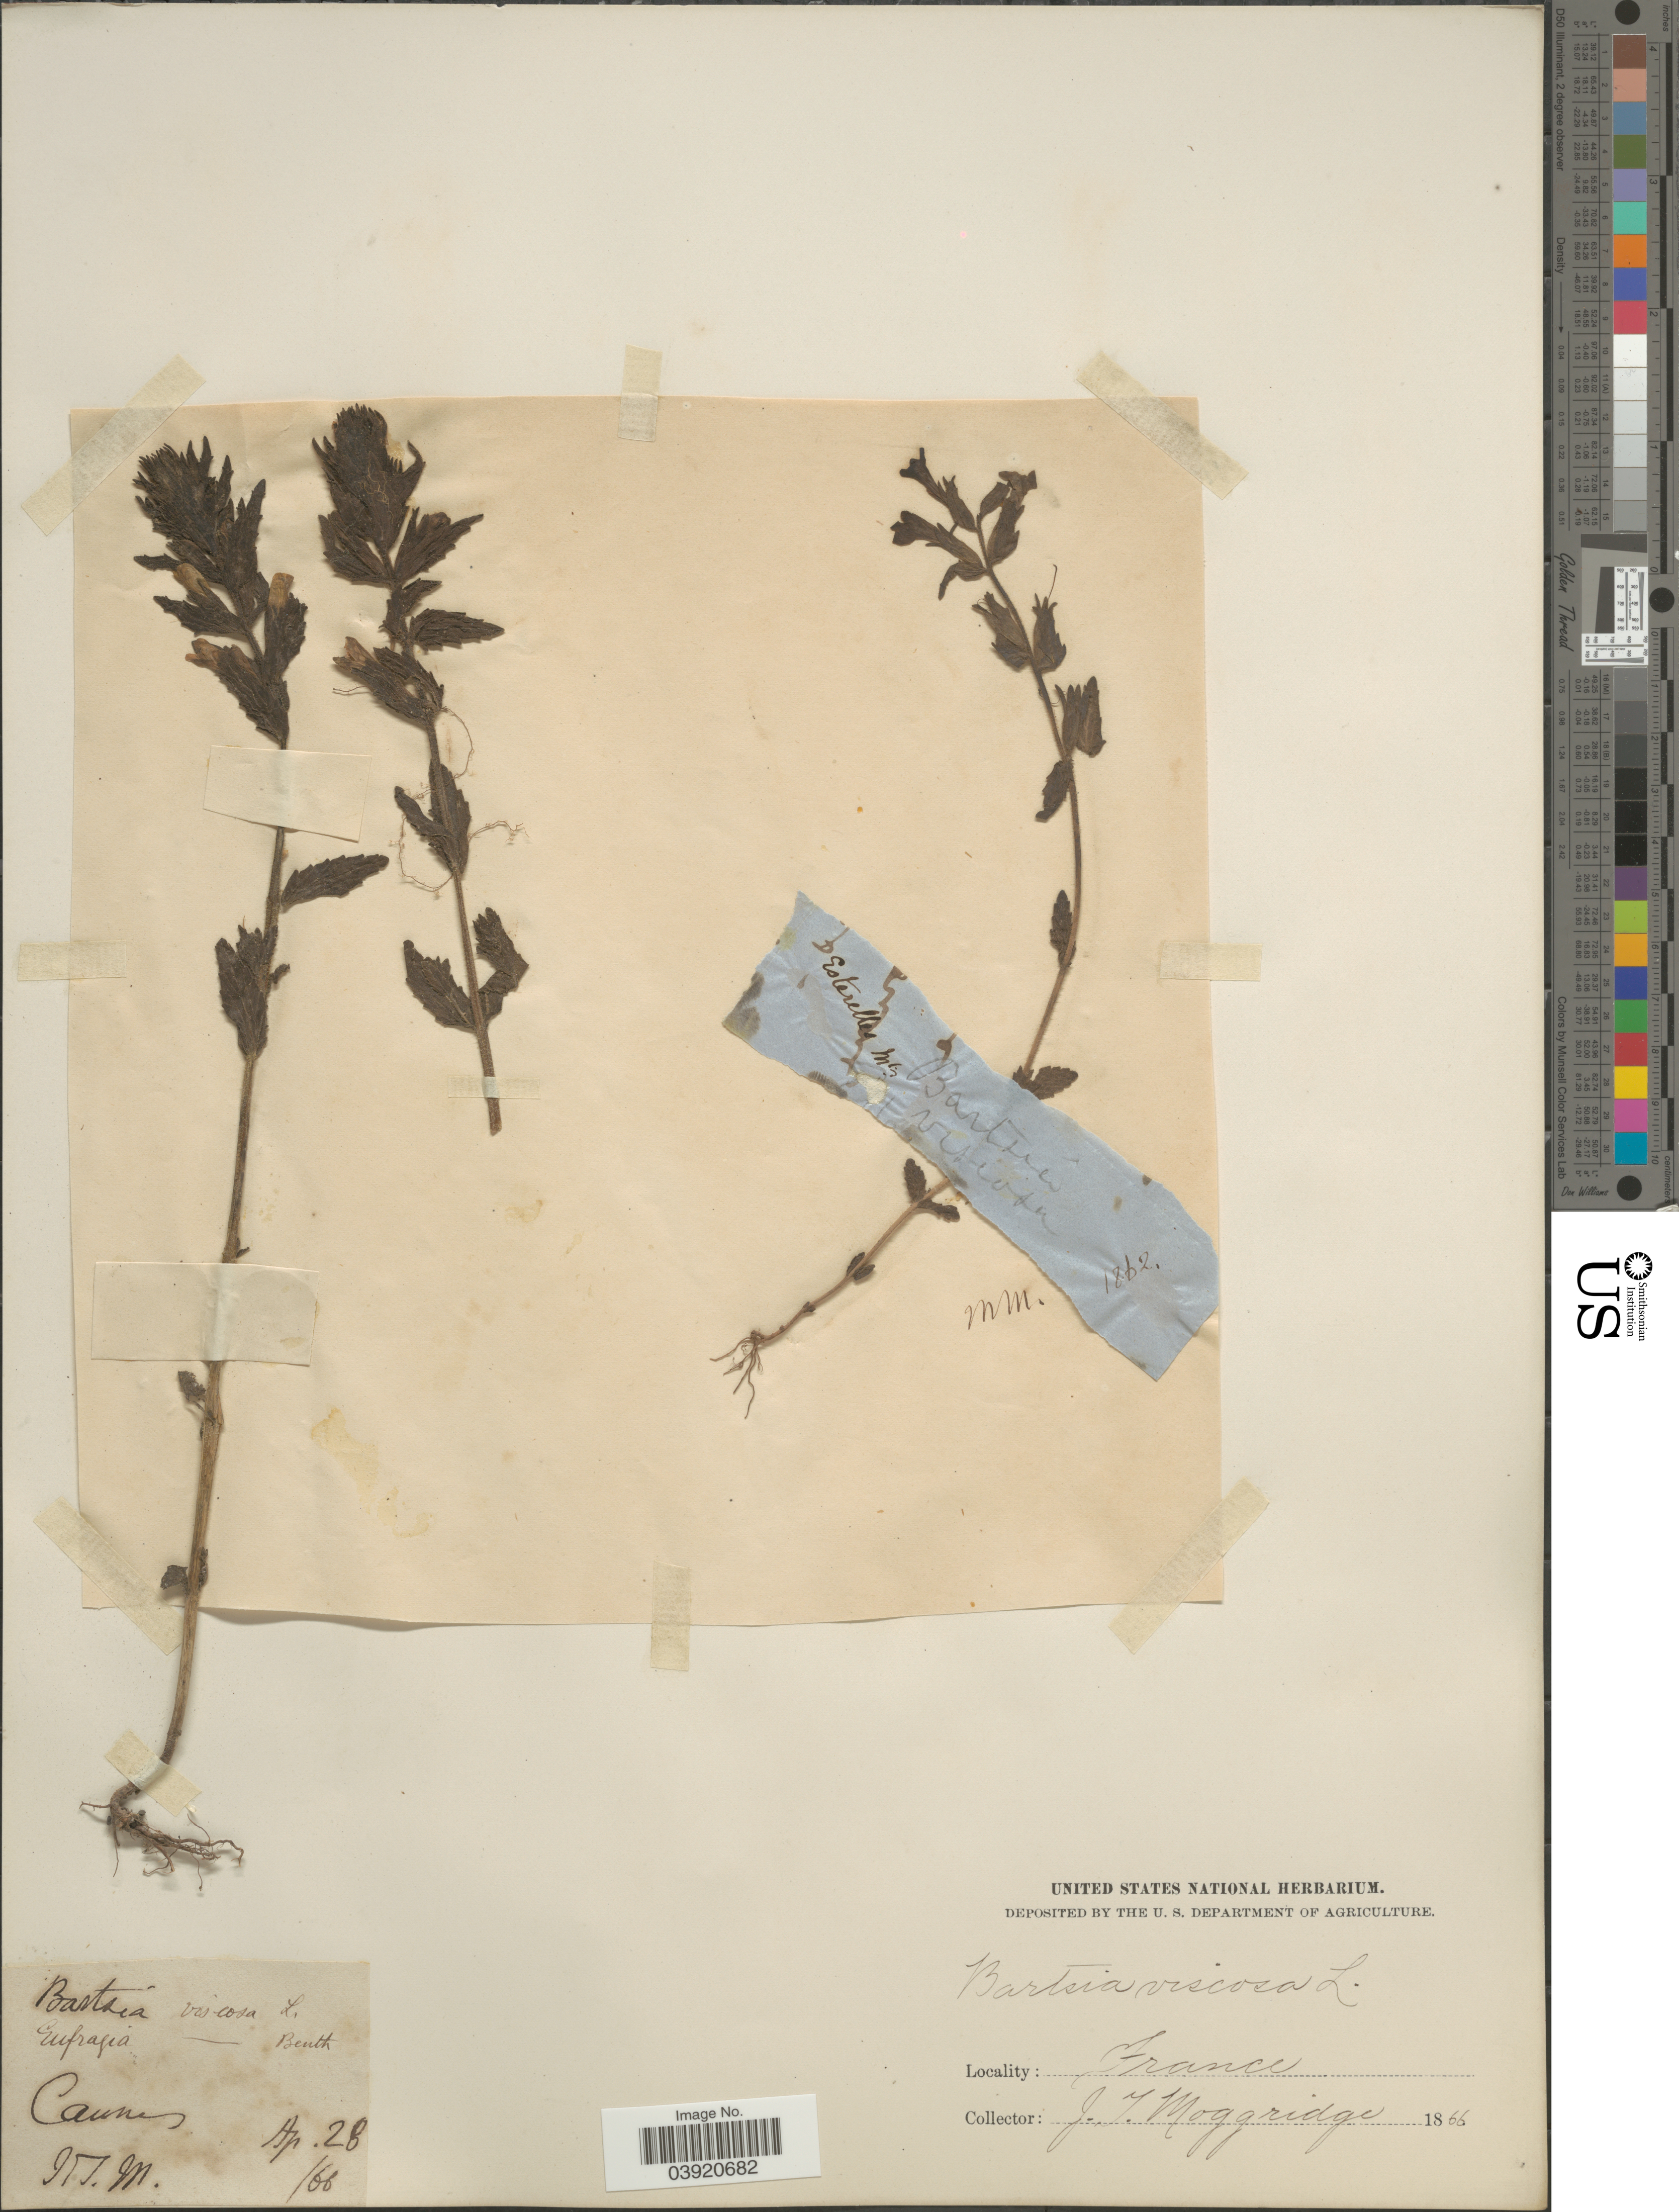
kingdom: Plantae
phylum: Tracheophyta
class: Magnoliopsida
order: Lamiales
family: Orobanchaceae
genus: Bellardia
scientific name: Bellardia viscosa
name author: (L.) Fisch. & C.A. Mey.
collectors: J. T. Moggridge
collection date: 1866-04-28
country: France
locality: Caunes.